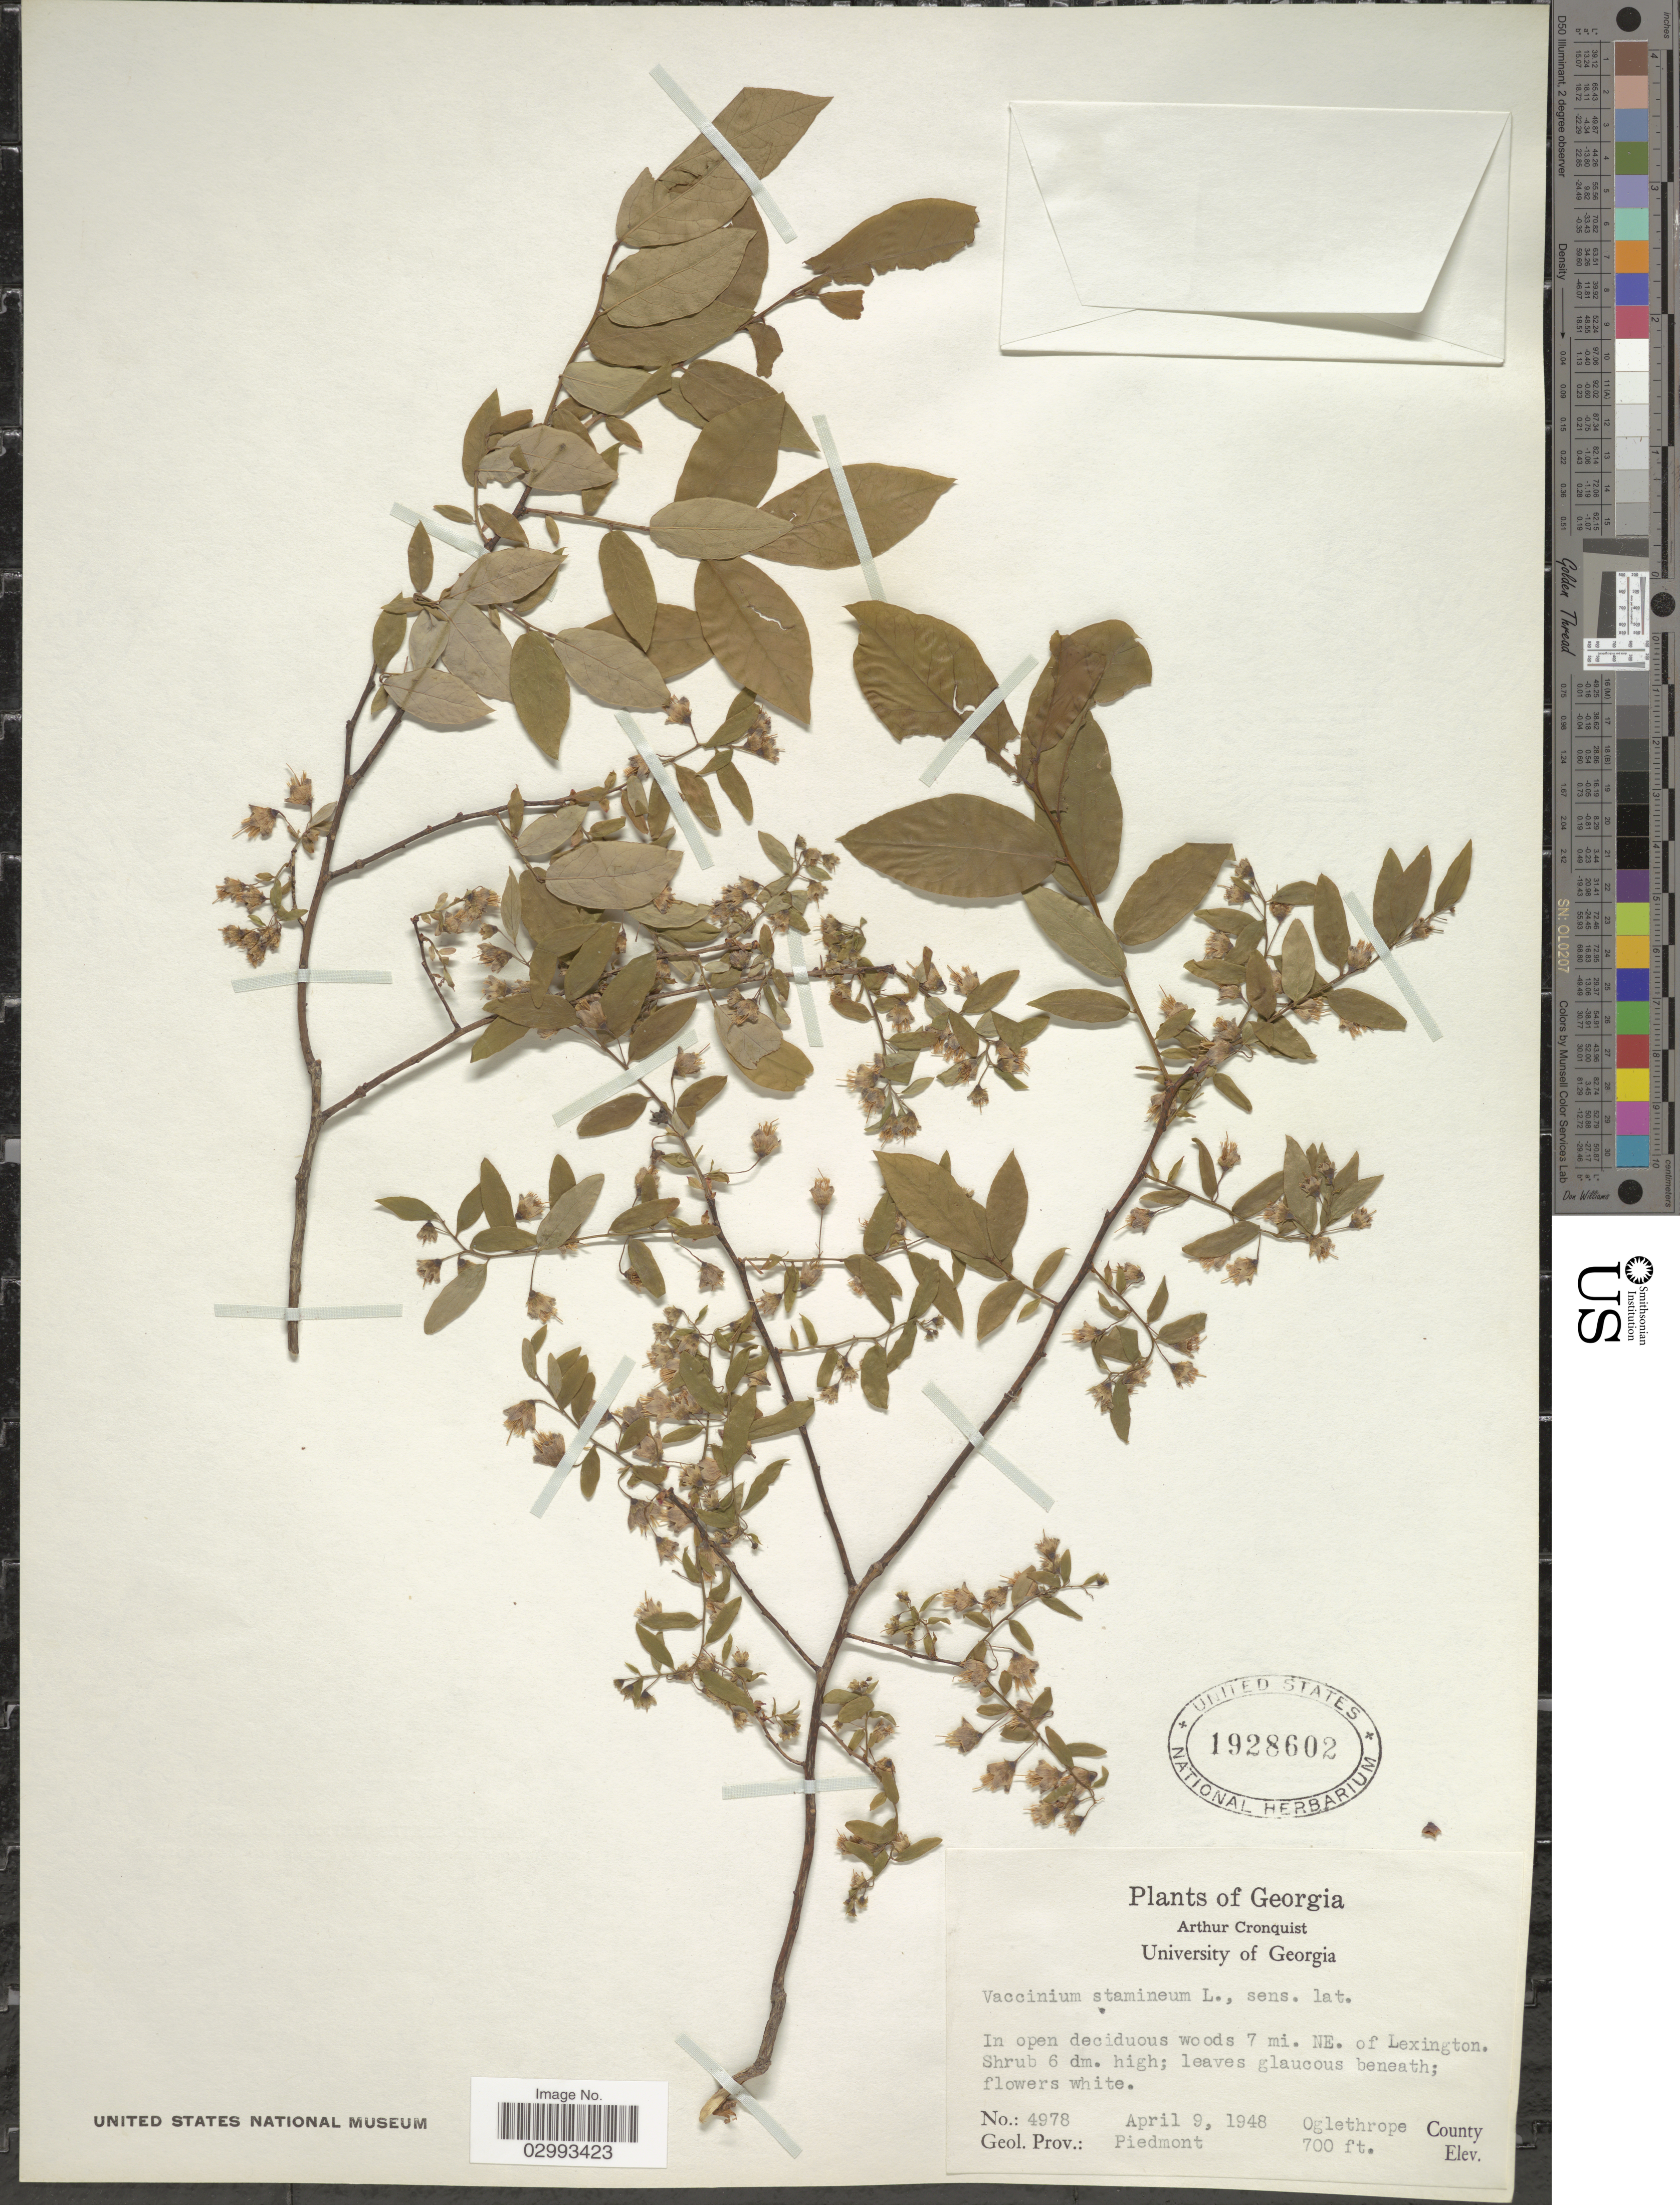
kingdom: Plantae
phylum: Tracheophyta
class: Magnoliopsida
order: Ericales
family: Ericaceae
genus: Polycodium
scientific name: Polycodium stamineum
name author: (L.) Greene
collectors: A. J. Cronquist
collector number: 4978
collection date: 1948-04-09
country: United States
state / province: Georgia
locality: In open deciduous woods 7 mi. NE. of Lexington. Oglethrope County. Geol. Prov.: Piedmont.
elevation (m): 213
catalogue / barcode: US 1928602